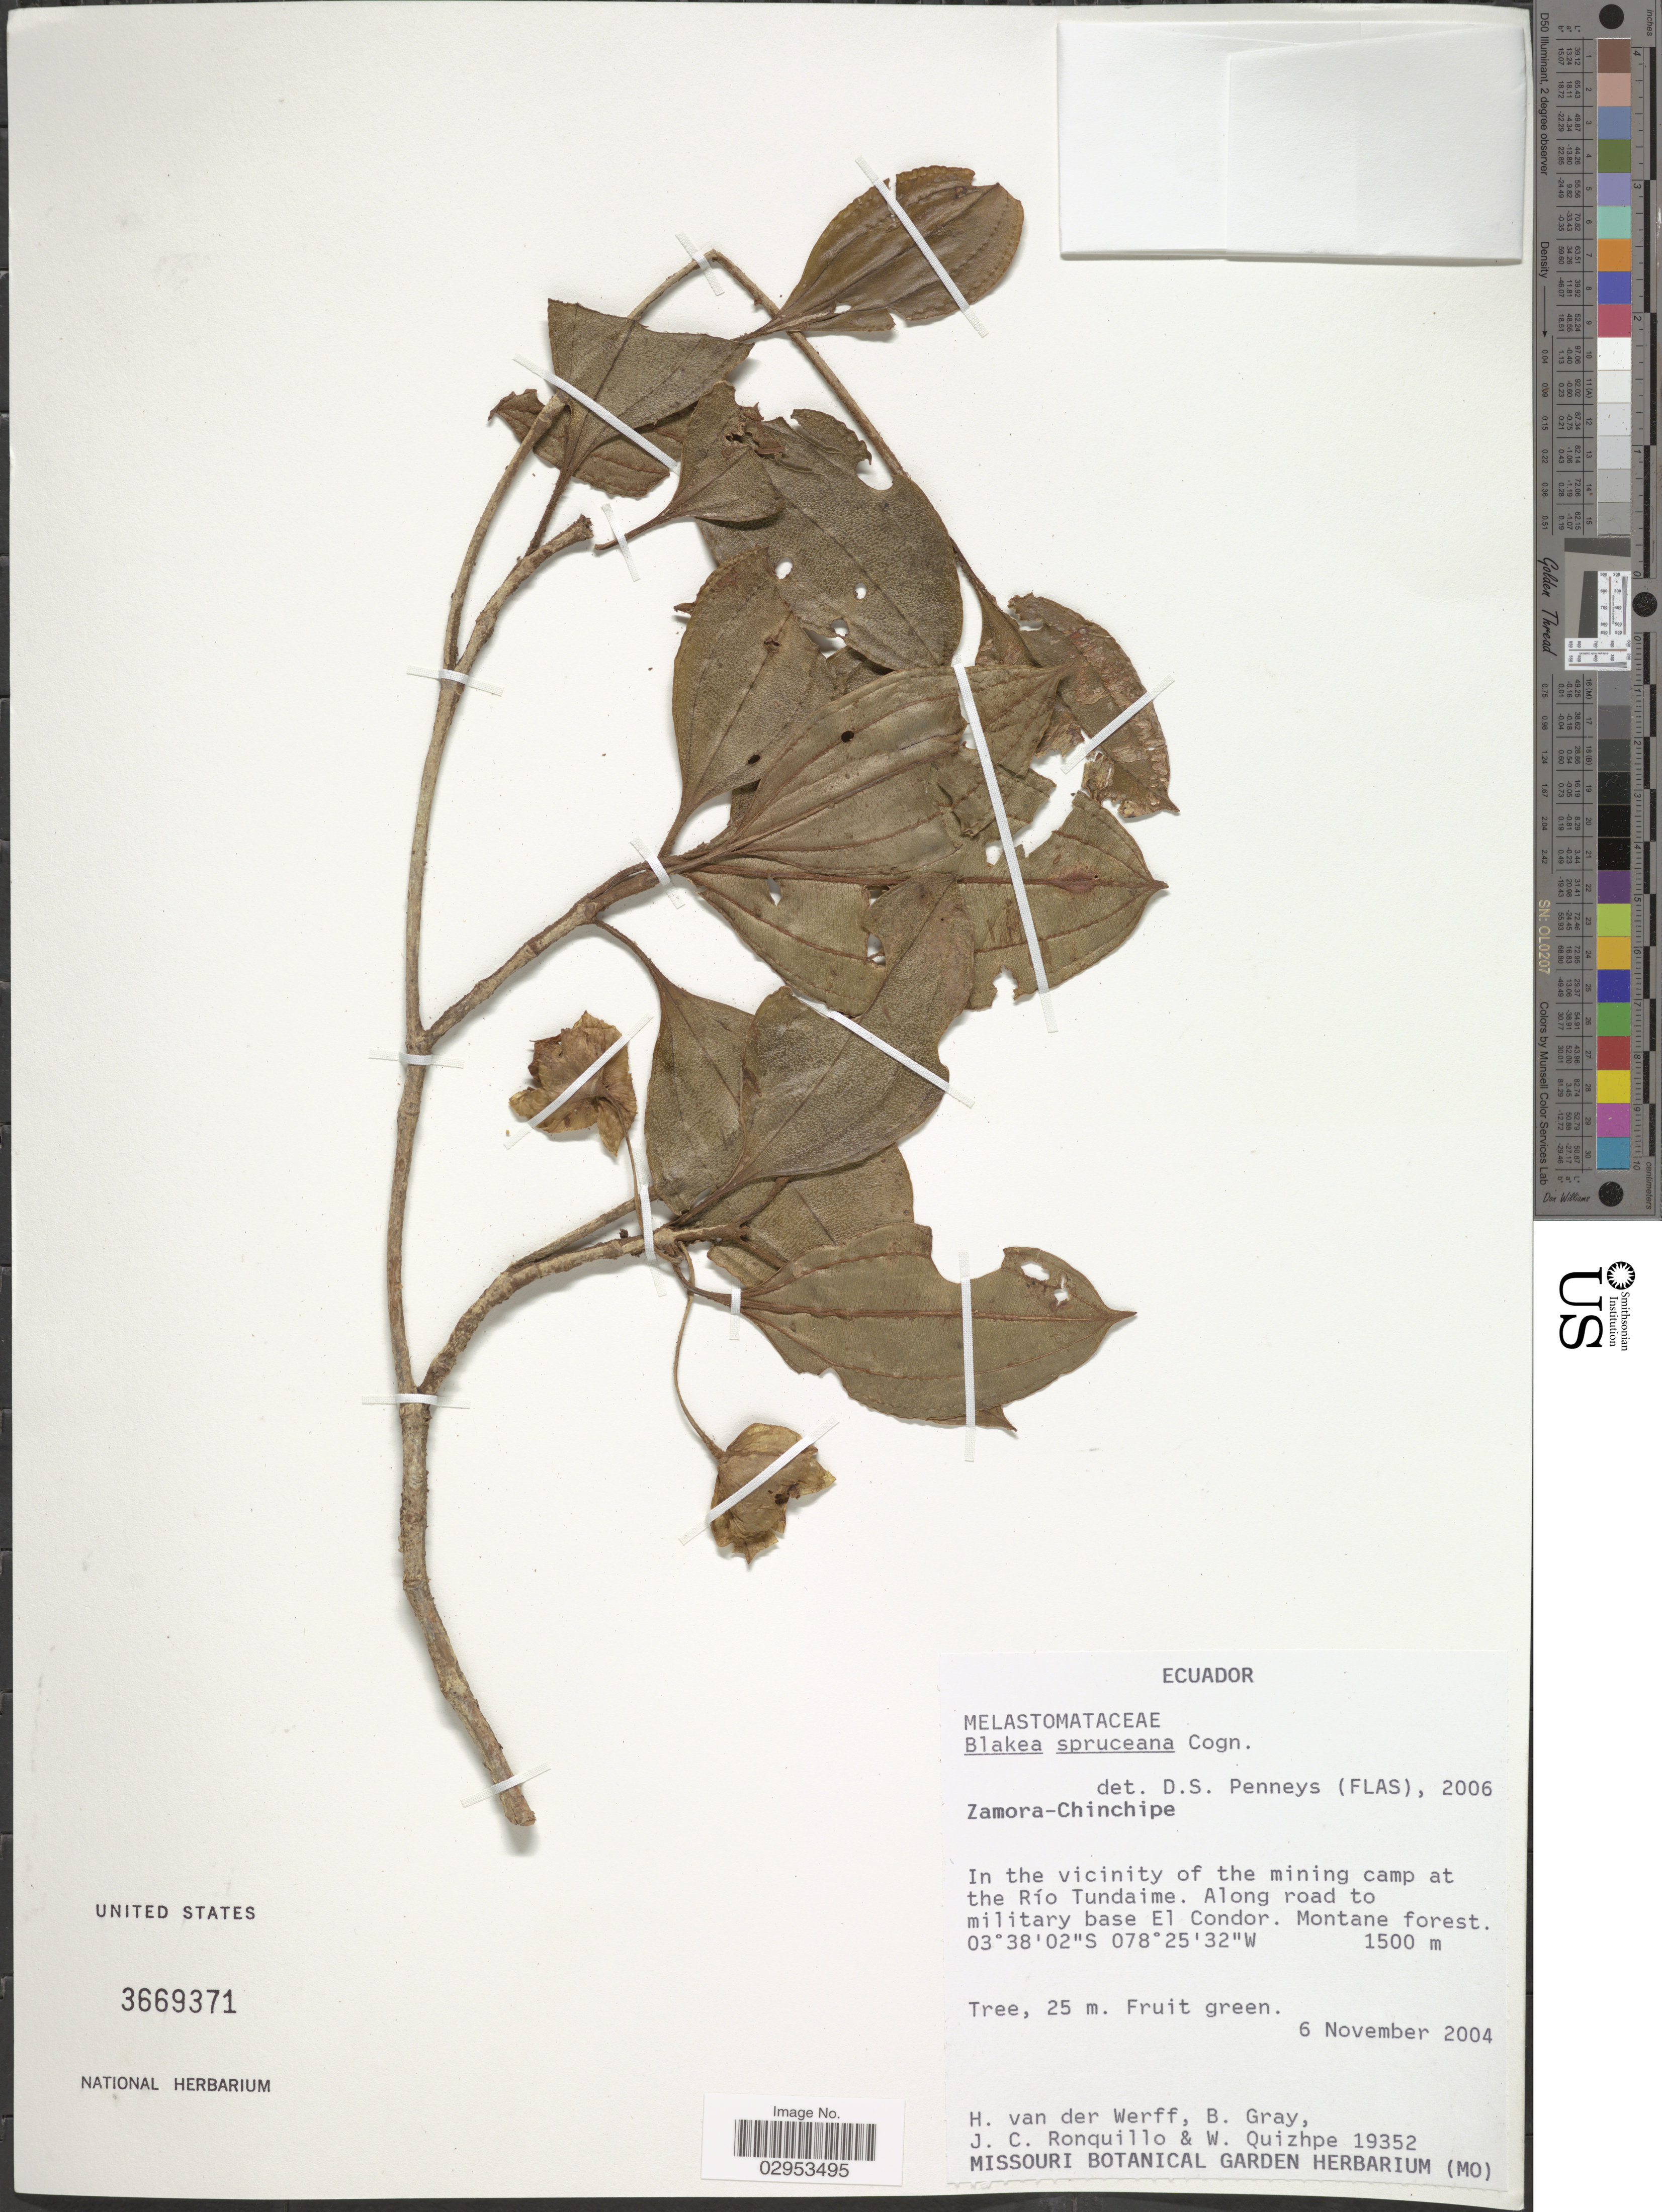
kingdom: Plantae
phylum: Tracheophyta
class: Magnoliopsida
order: Myrtales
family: Melastomataceae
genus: Blakea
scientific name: Blakea spruceana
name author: Cogn.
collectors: H. van der Werff, B. Gray, J. Ronquillo & W. Quizhpe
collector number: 19352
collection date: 2004-11-06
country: Ecuador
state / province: Zamora-Chinchipe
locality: In the vicinity of the mining camp at the Río Tundaime. Along road to military base El Condor.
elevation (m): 1500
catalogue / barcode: US 2669371